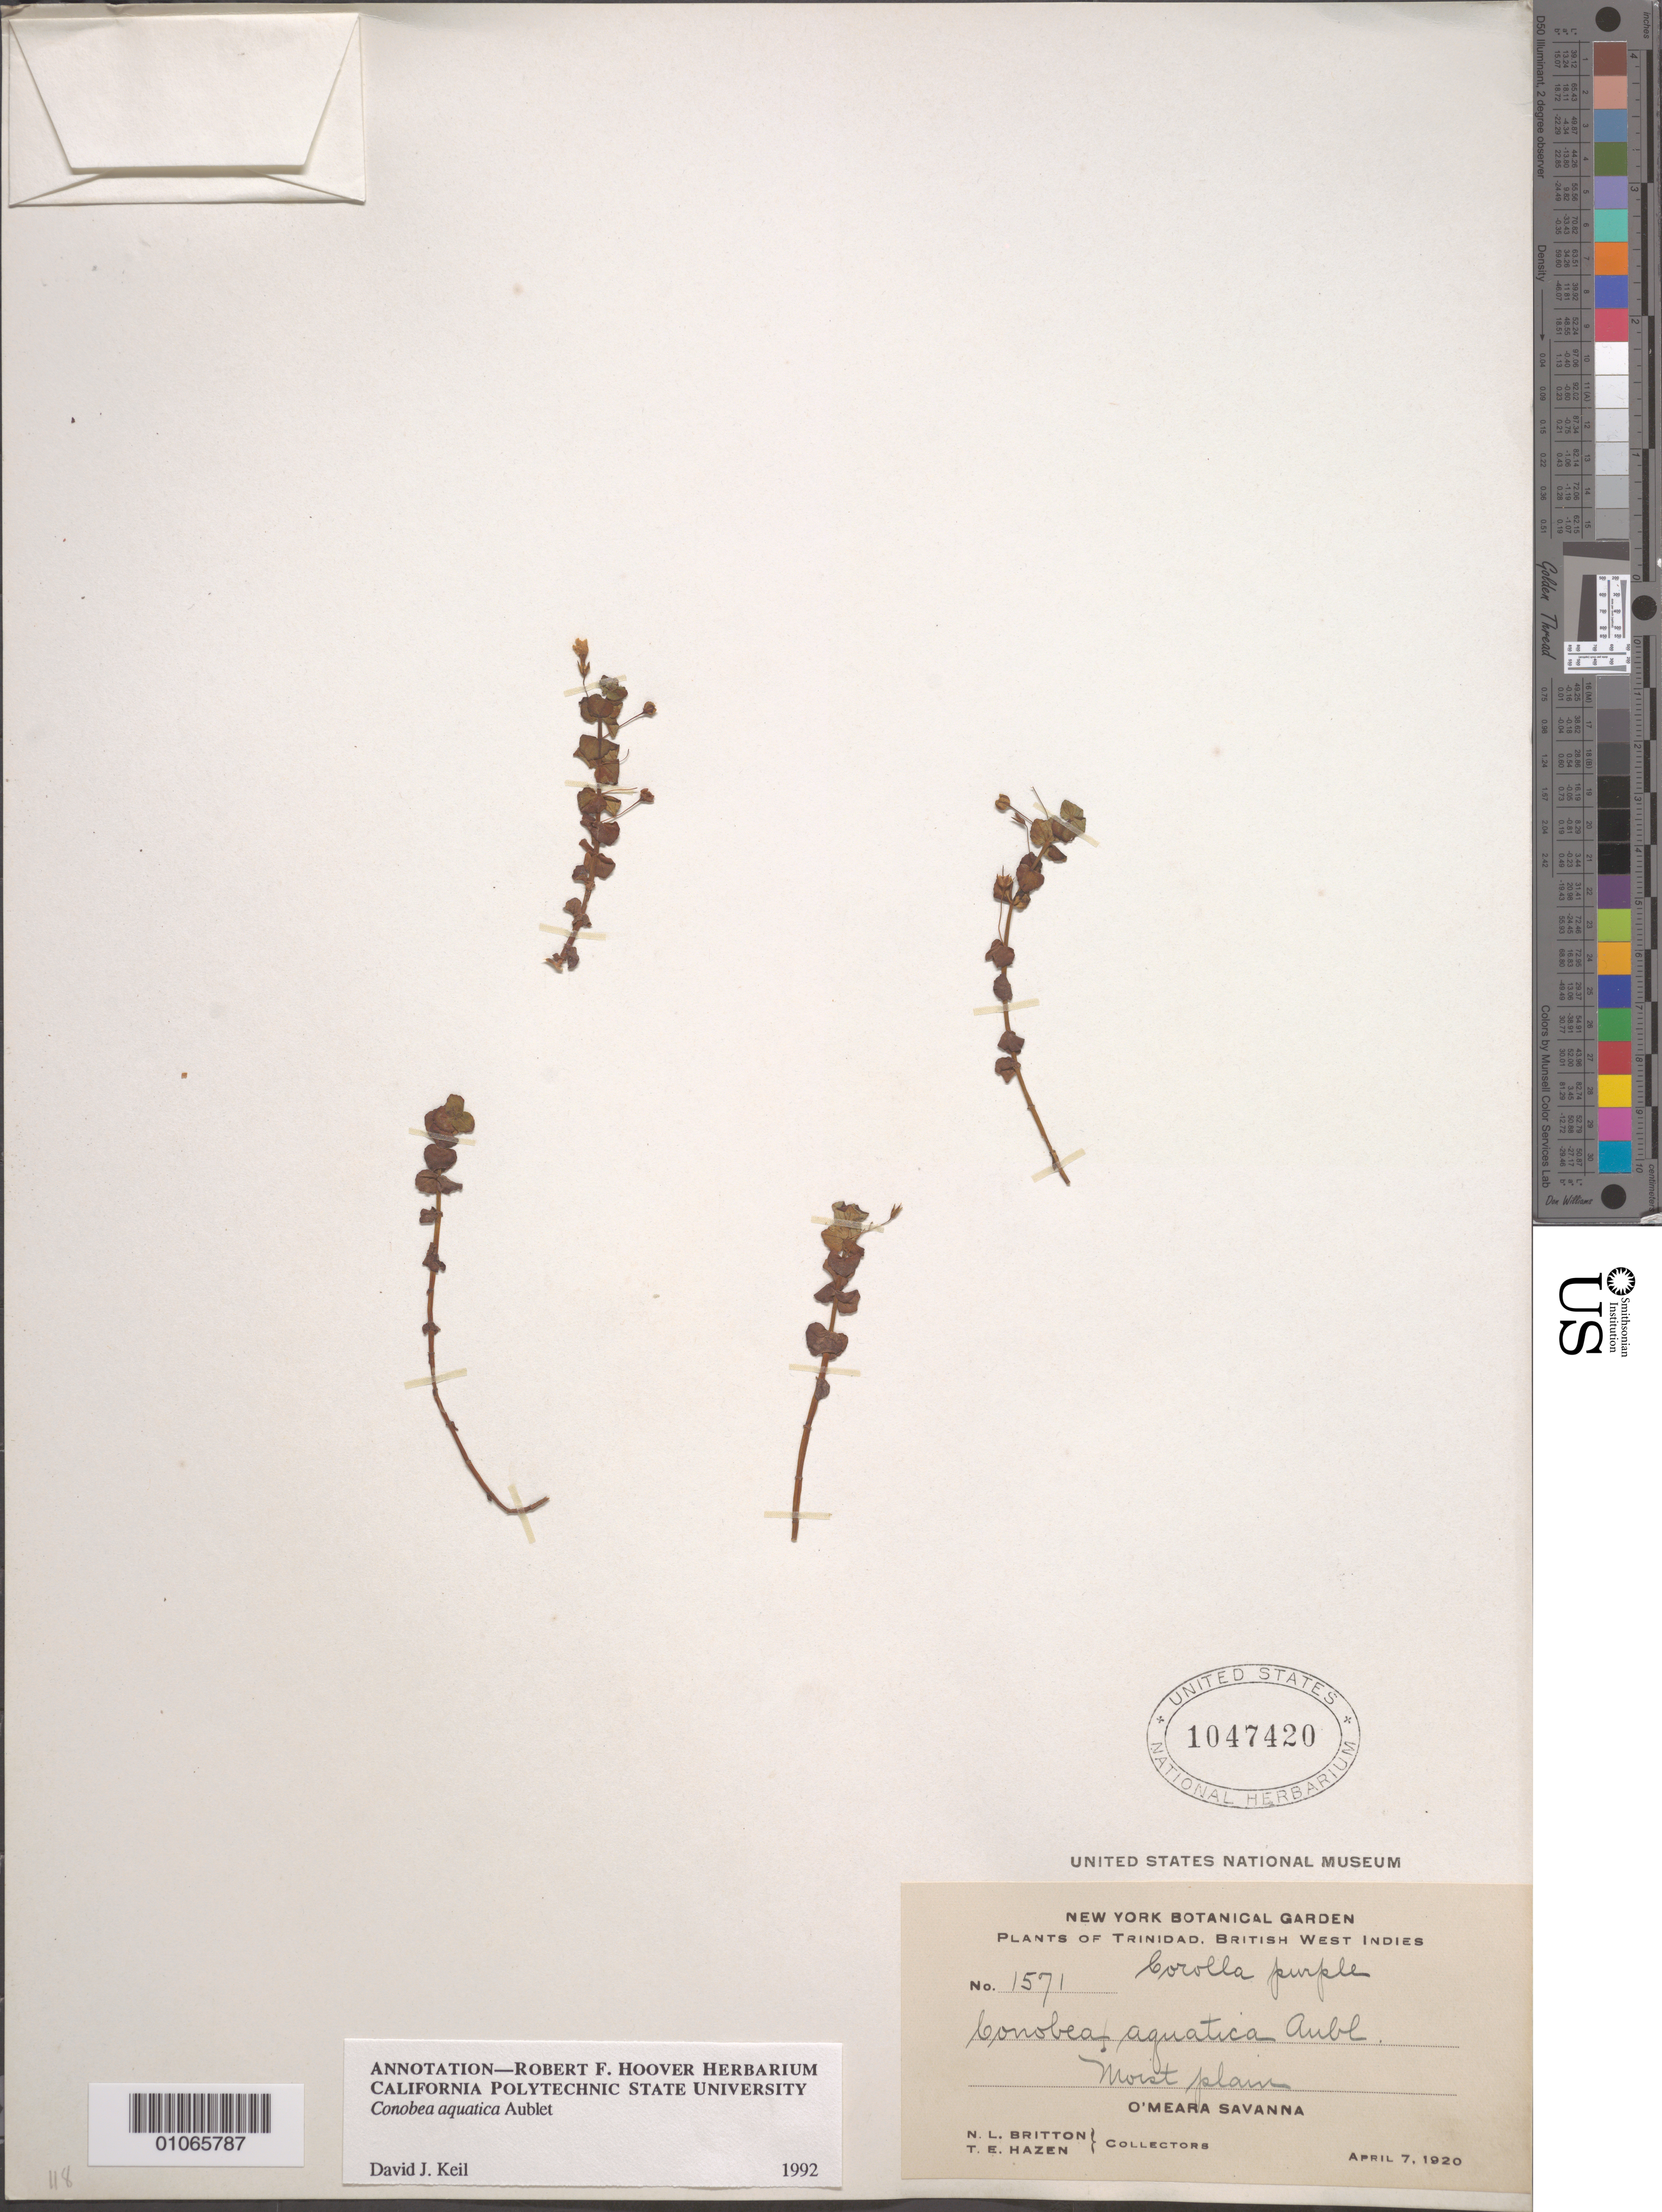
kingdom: Plantae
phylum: Tracheophyta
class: Magnoliopsida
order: Lamiales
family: Plantaginaceae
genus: Conobea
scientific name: Conobea aquatica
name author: Aubl.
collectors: N. Britton & T. E. Hazen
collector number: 1571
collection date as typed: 07 Apr 1920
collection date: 1920-04-07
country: Trinidad and Tobago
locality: O'Meara Savanna. Moist Plain.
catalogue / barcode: US 1047420